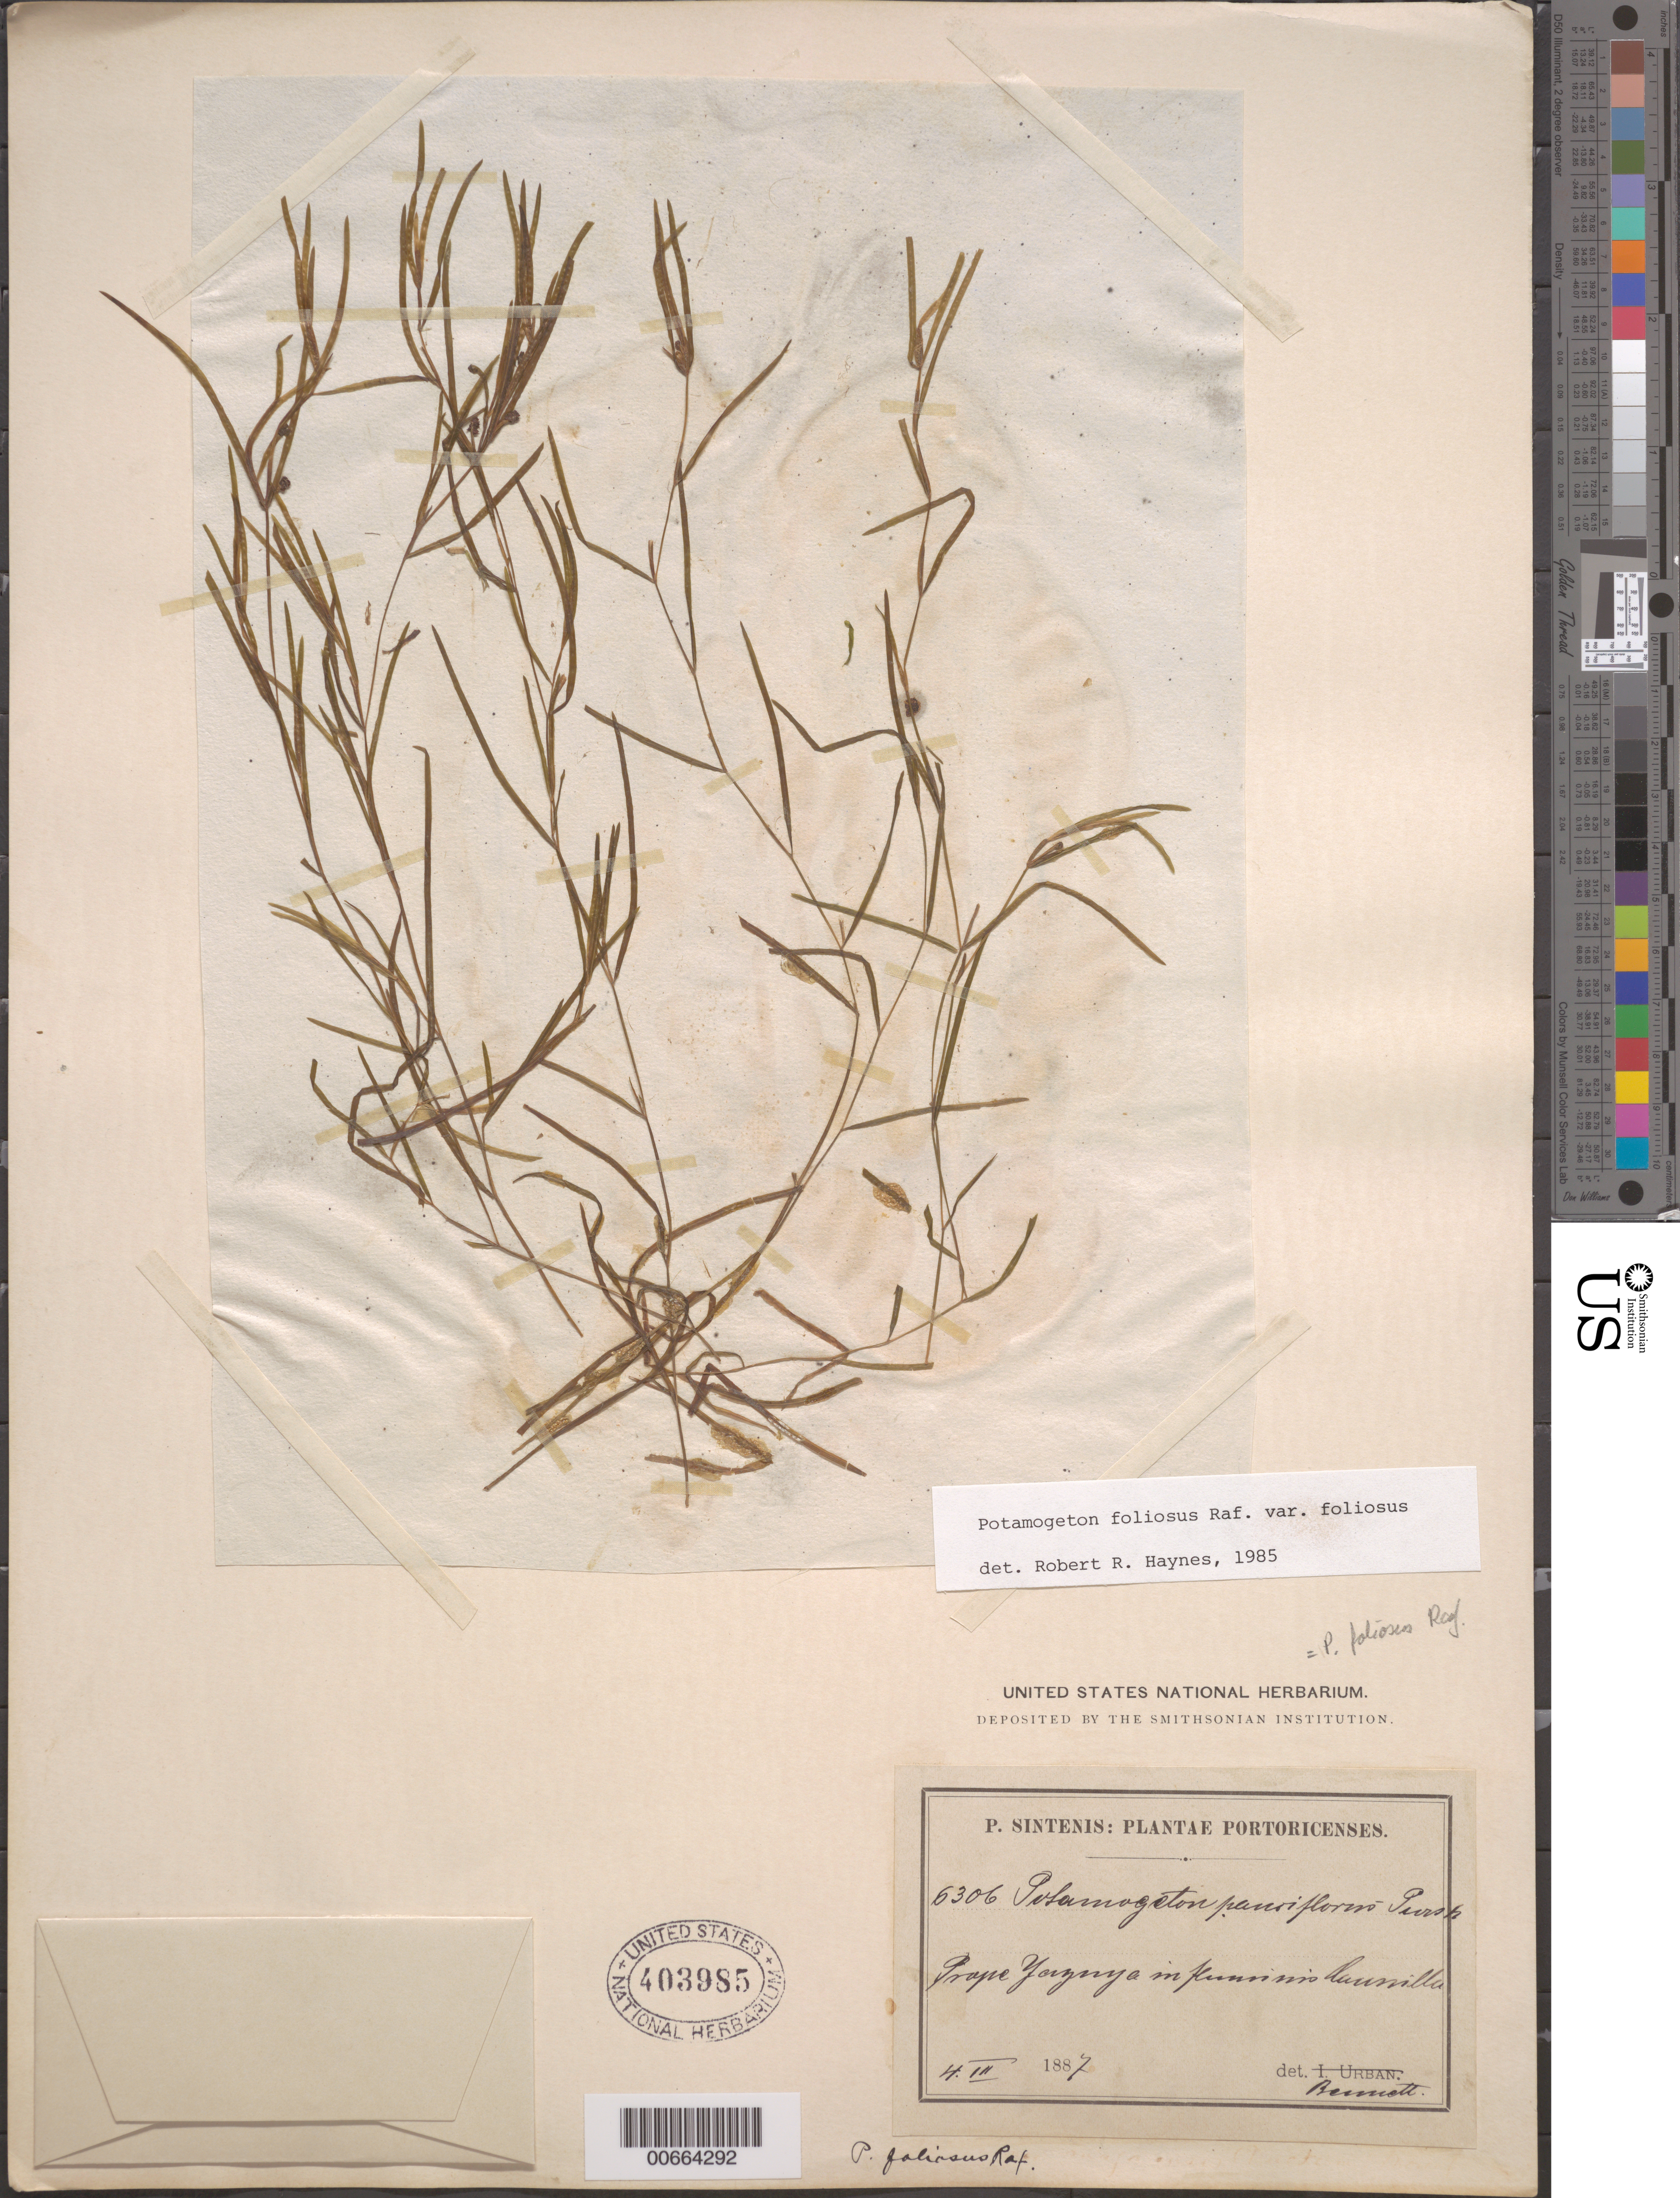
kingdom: Plantae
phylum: Tracheophyta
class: Liliopsida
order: Alismatales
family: Potamogetonaceae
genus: Potamogeton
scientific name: Potamogeton foliosus var. foliosus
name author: Raf.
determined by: Haynes, R. R.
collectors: P. Sintenis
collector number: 6306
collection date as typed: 04 Mar 1887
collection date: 1887-03-04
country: Puerto Rico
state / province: Jayuya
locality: Prope Joyuya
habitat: In fluminosis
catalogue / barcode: US 403985